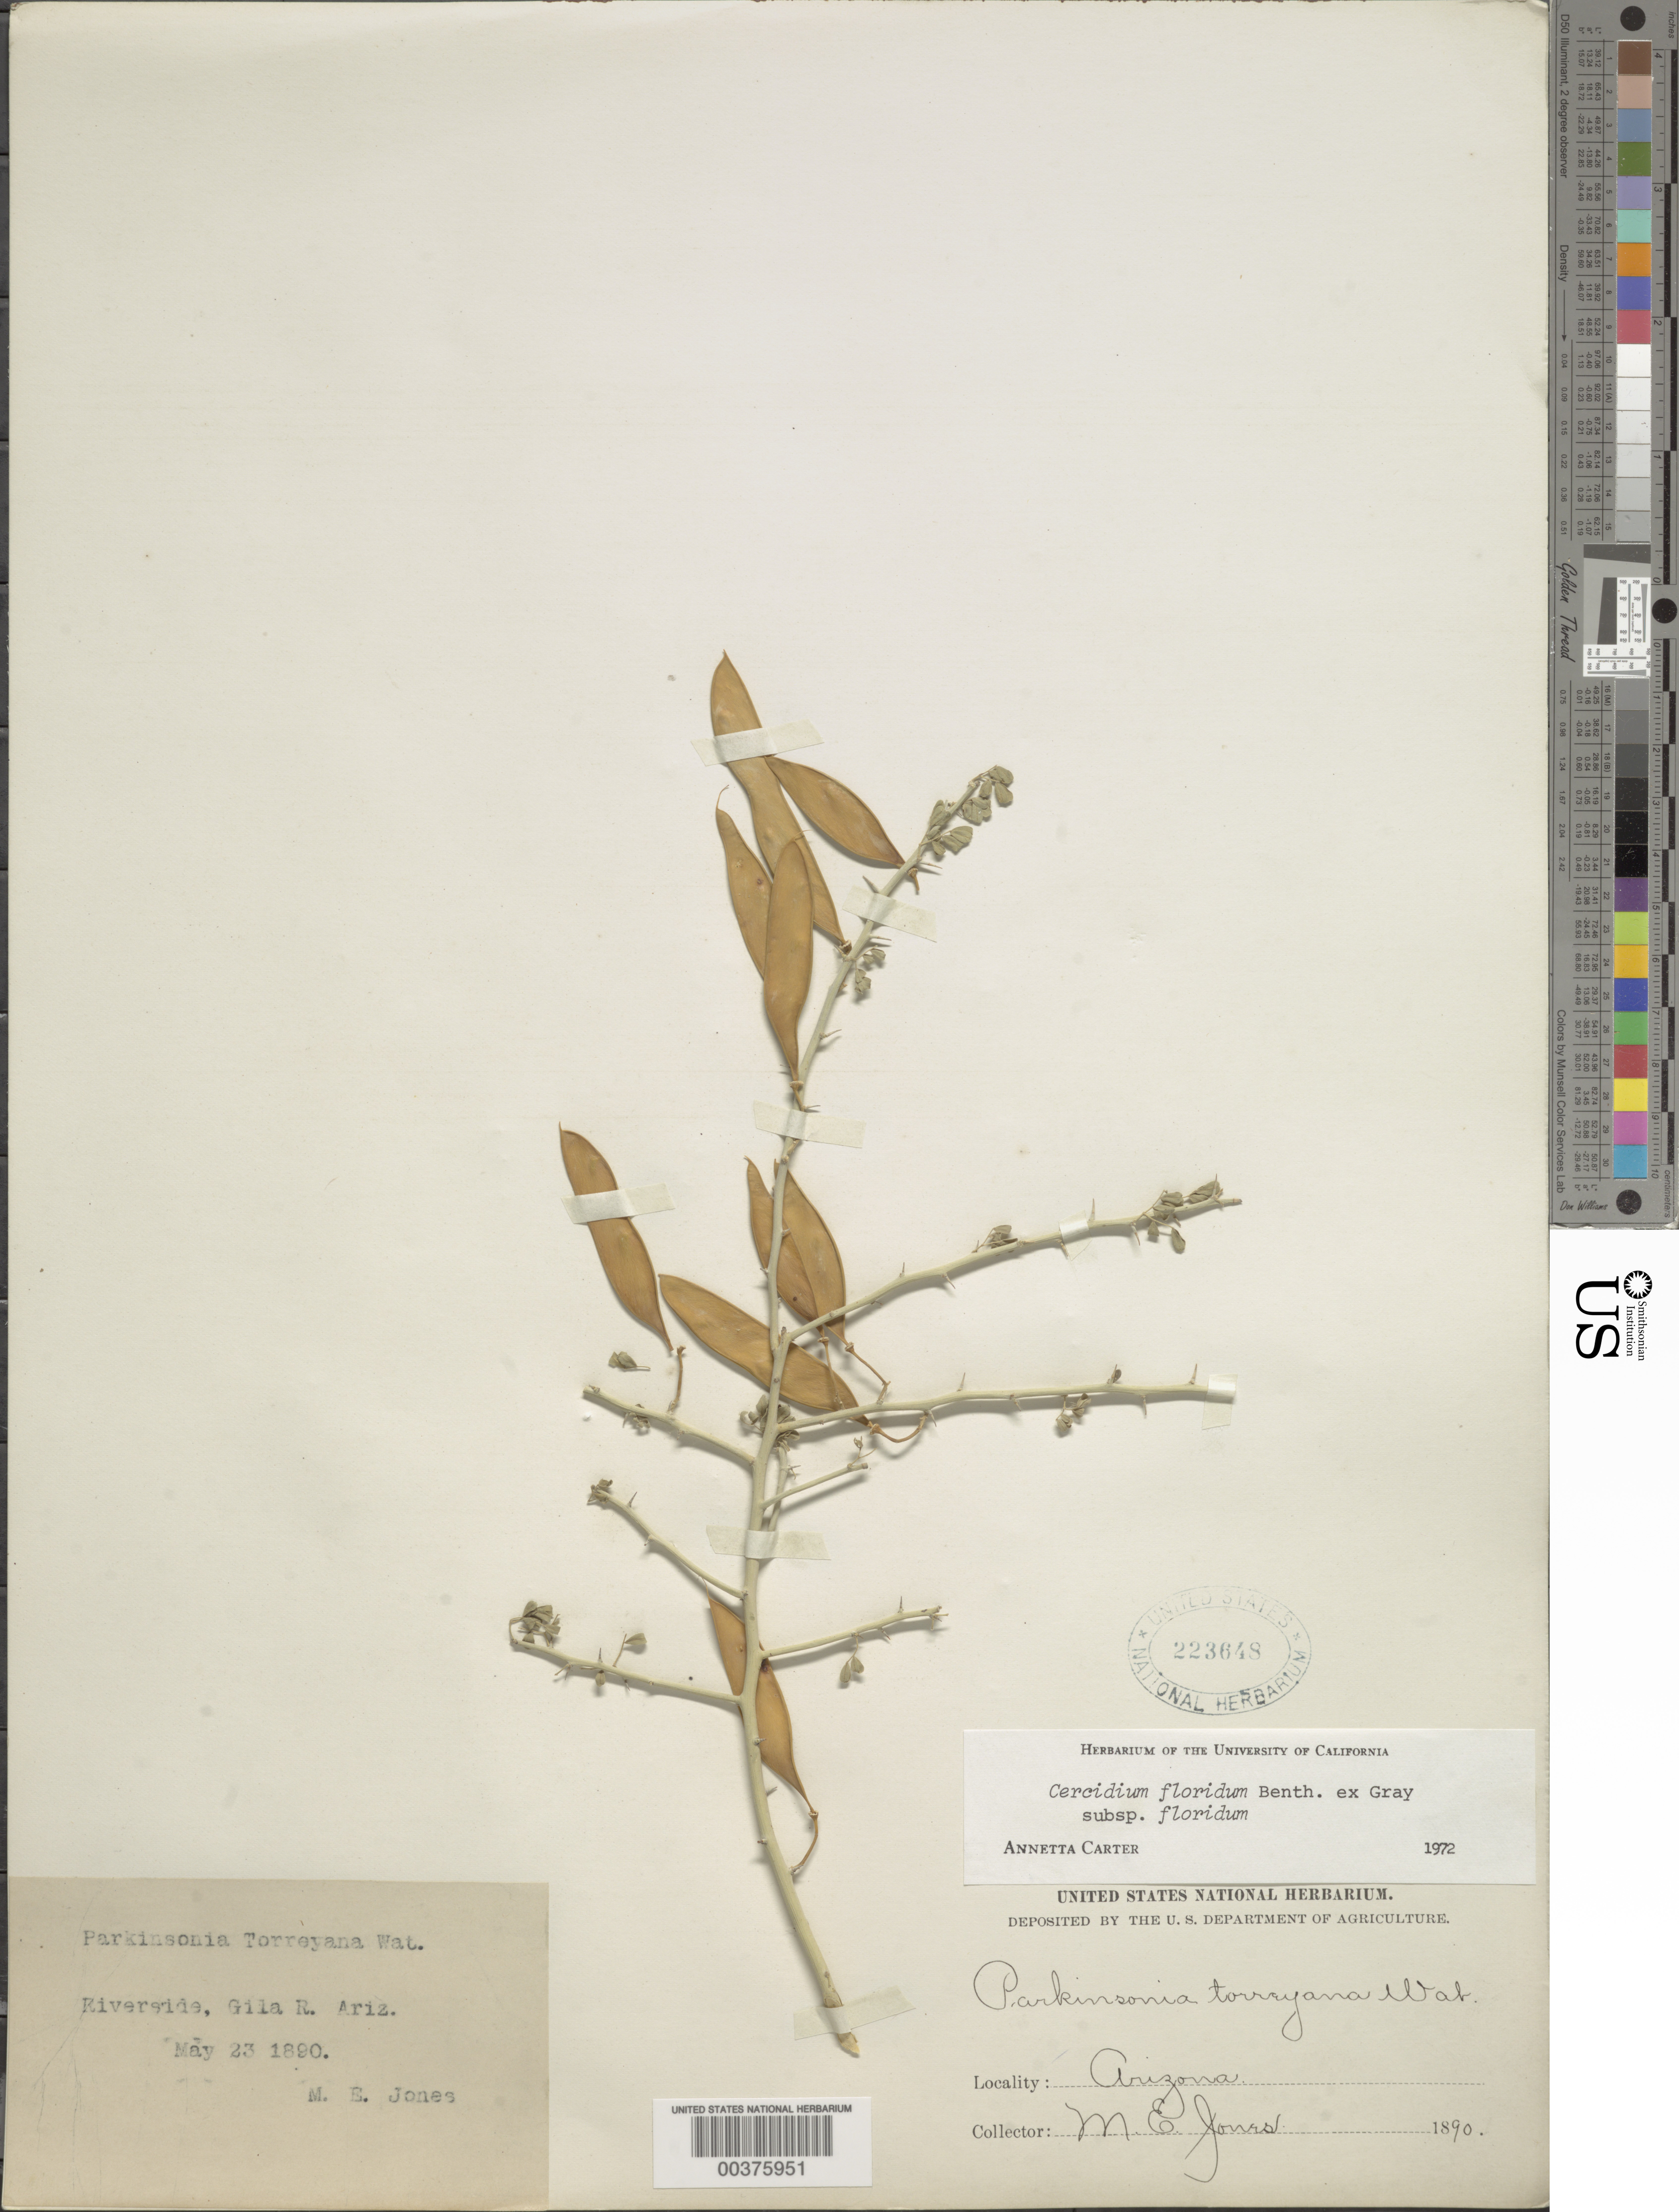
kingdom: Plantae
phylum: Tracheophyta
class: Magnoliopsida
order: Fabales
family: Fabaceae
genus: Parkinsonia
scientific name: Parkinsonia florida subsp. florida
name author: (Benth. ex A. Gray) S. Watson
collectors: M. E. Jones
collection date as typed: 23 May 1890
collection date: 1890-05-23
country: United States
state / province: Arizona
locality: Gila river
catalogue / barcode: US 223648